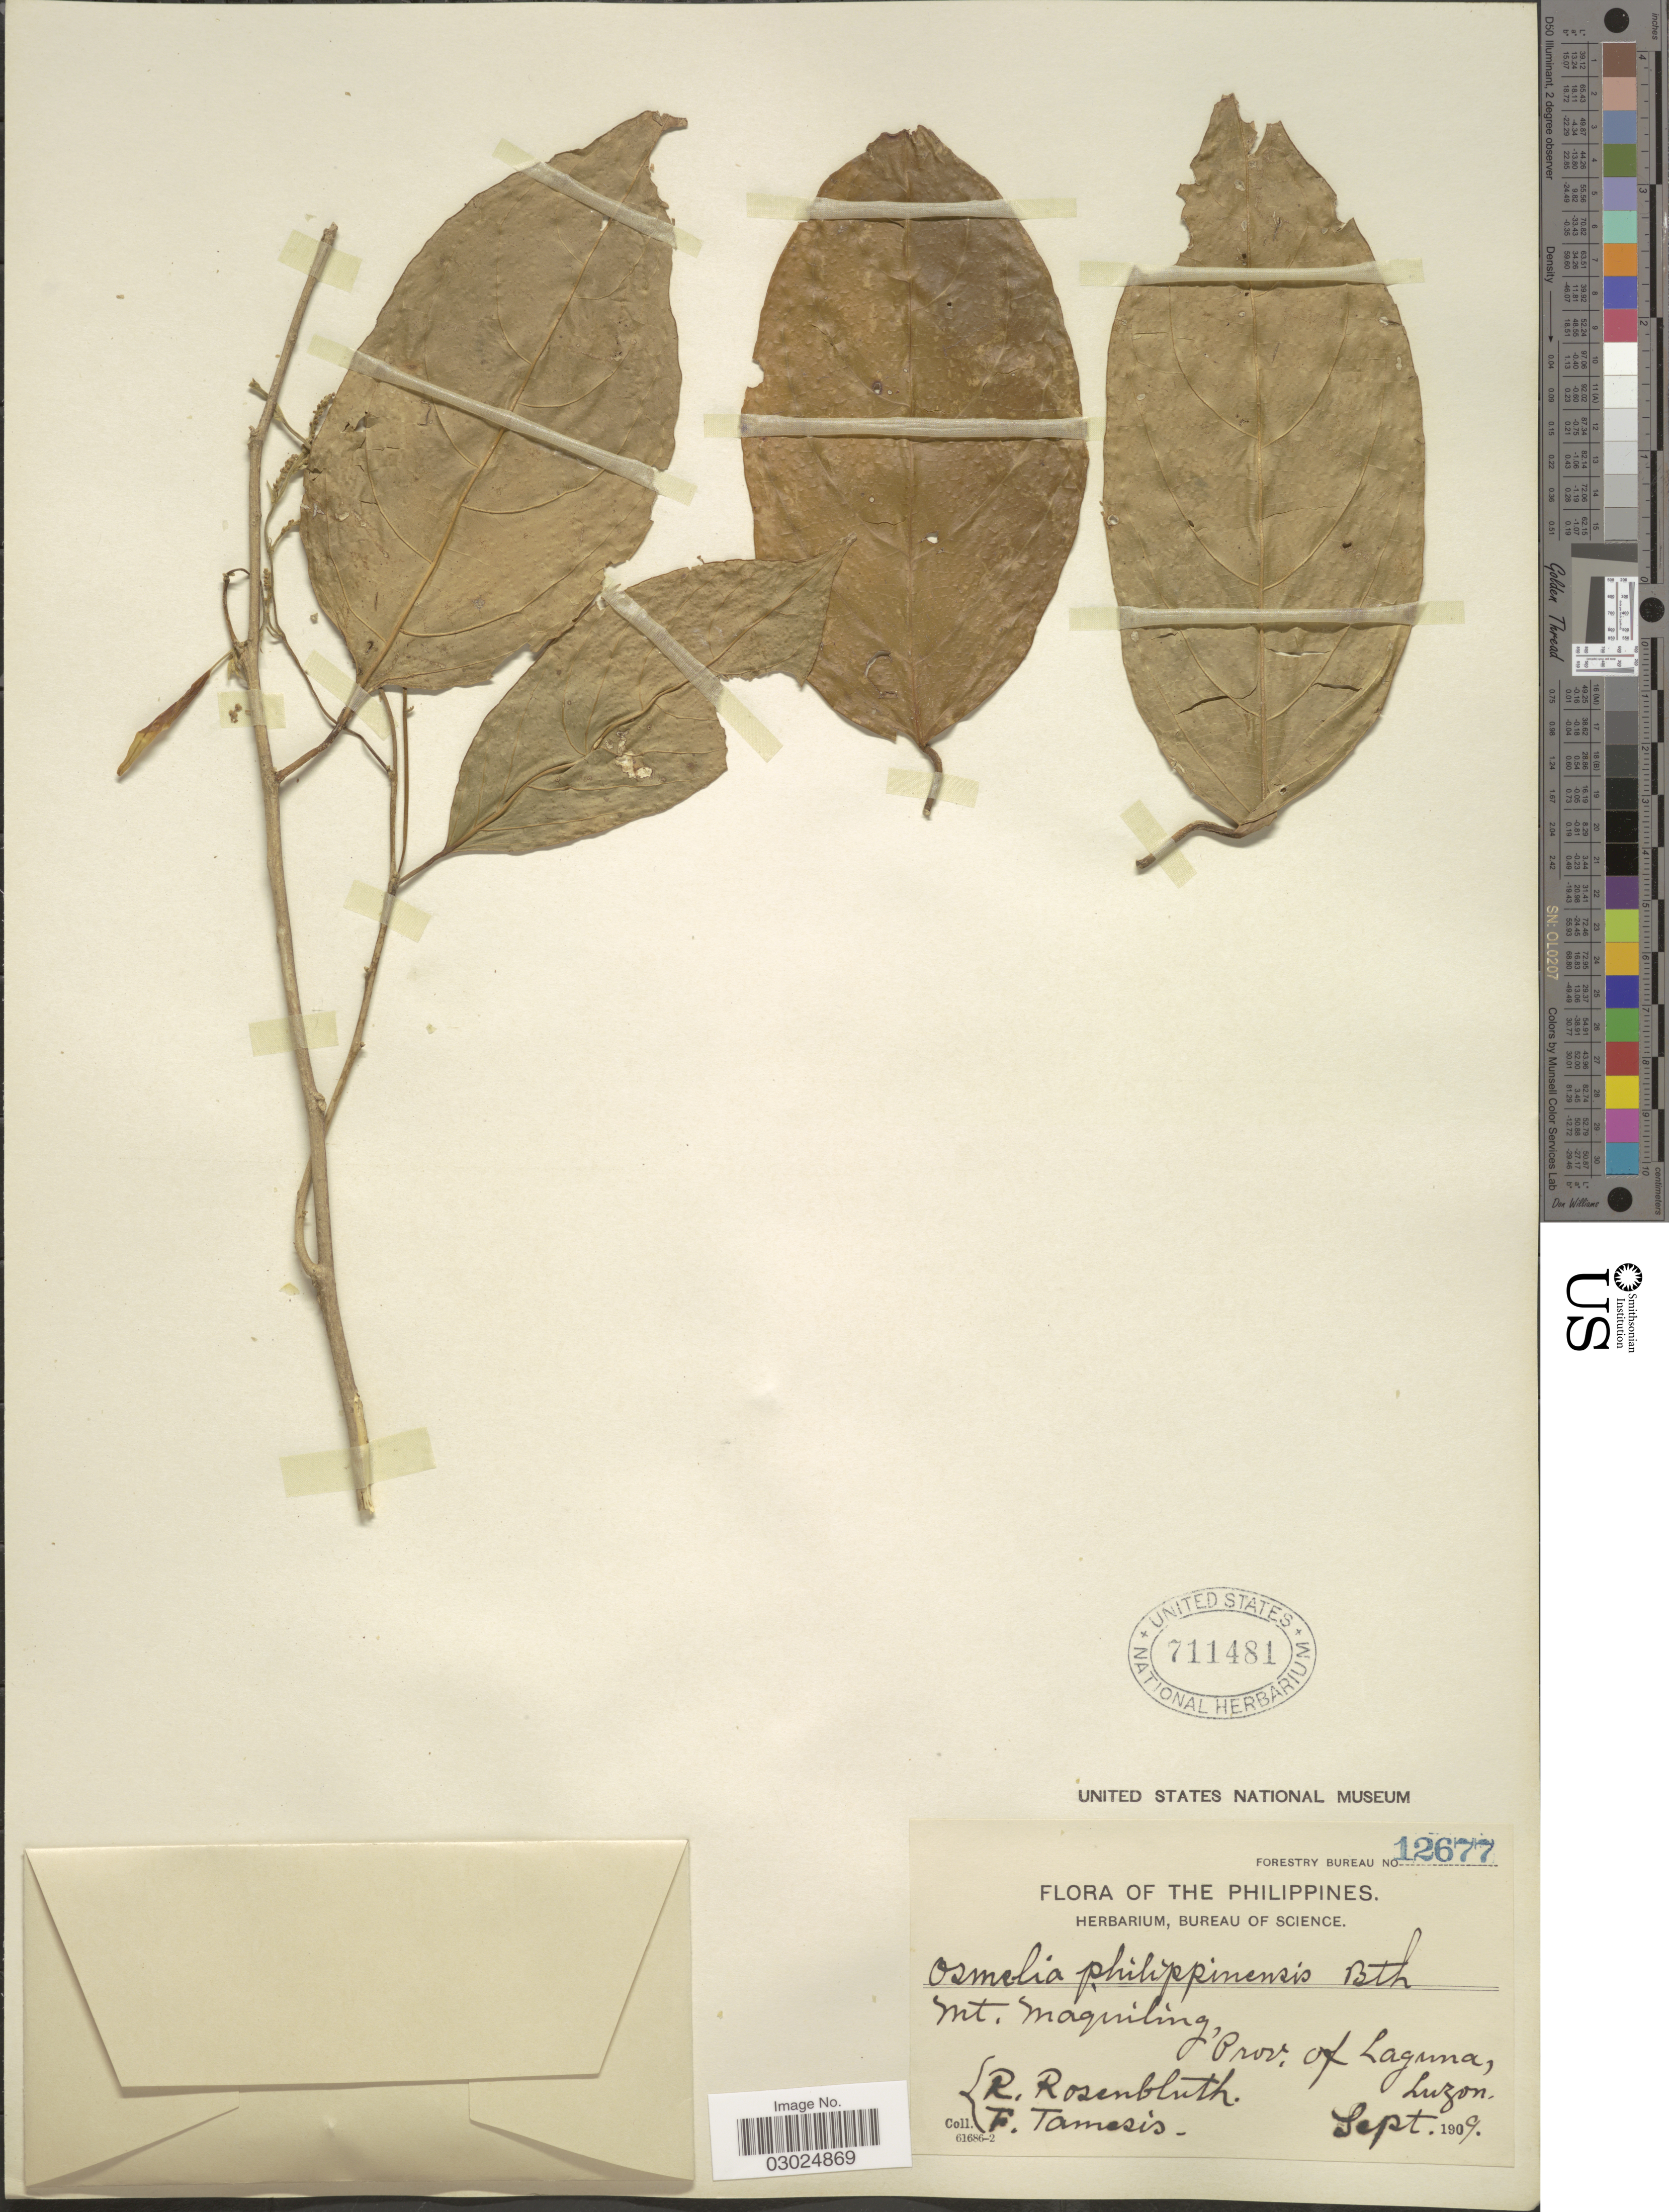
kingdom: Plantae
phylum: Tracheophyta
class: Magnoliopsida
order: Malpighiales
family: Salicaceae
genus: Osmelia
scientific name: Osmelia philippina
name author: (Turcz.) Benth.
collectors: R. Rosenbluth & F. Tamesis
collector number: Forestry Bureau 12677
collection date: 1909-09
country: Philippines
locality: Mt. Maquiling, Prov. of Laguna, Luzon.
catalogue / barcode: US 711481